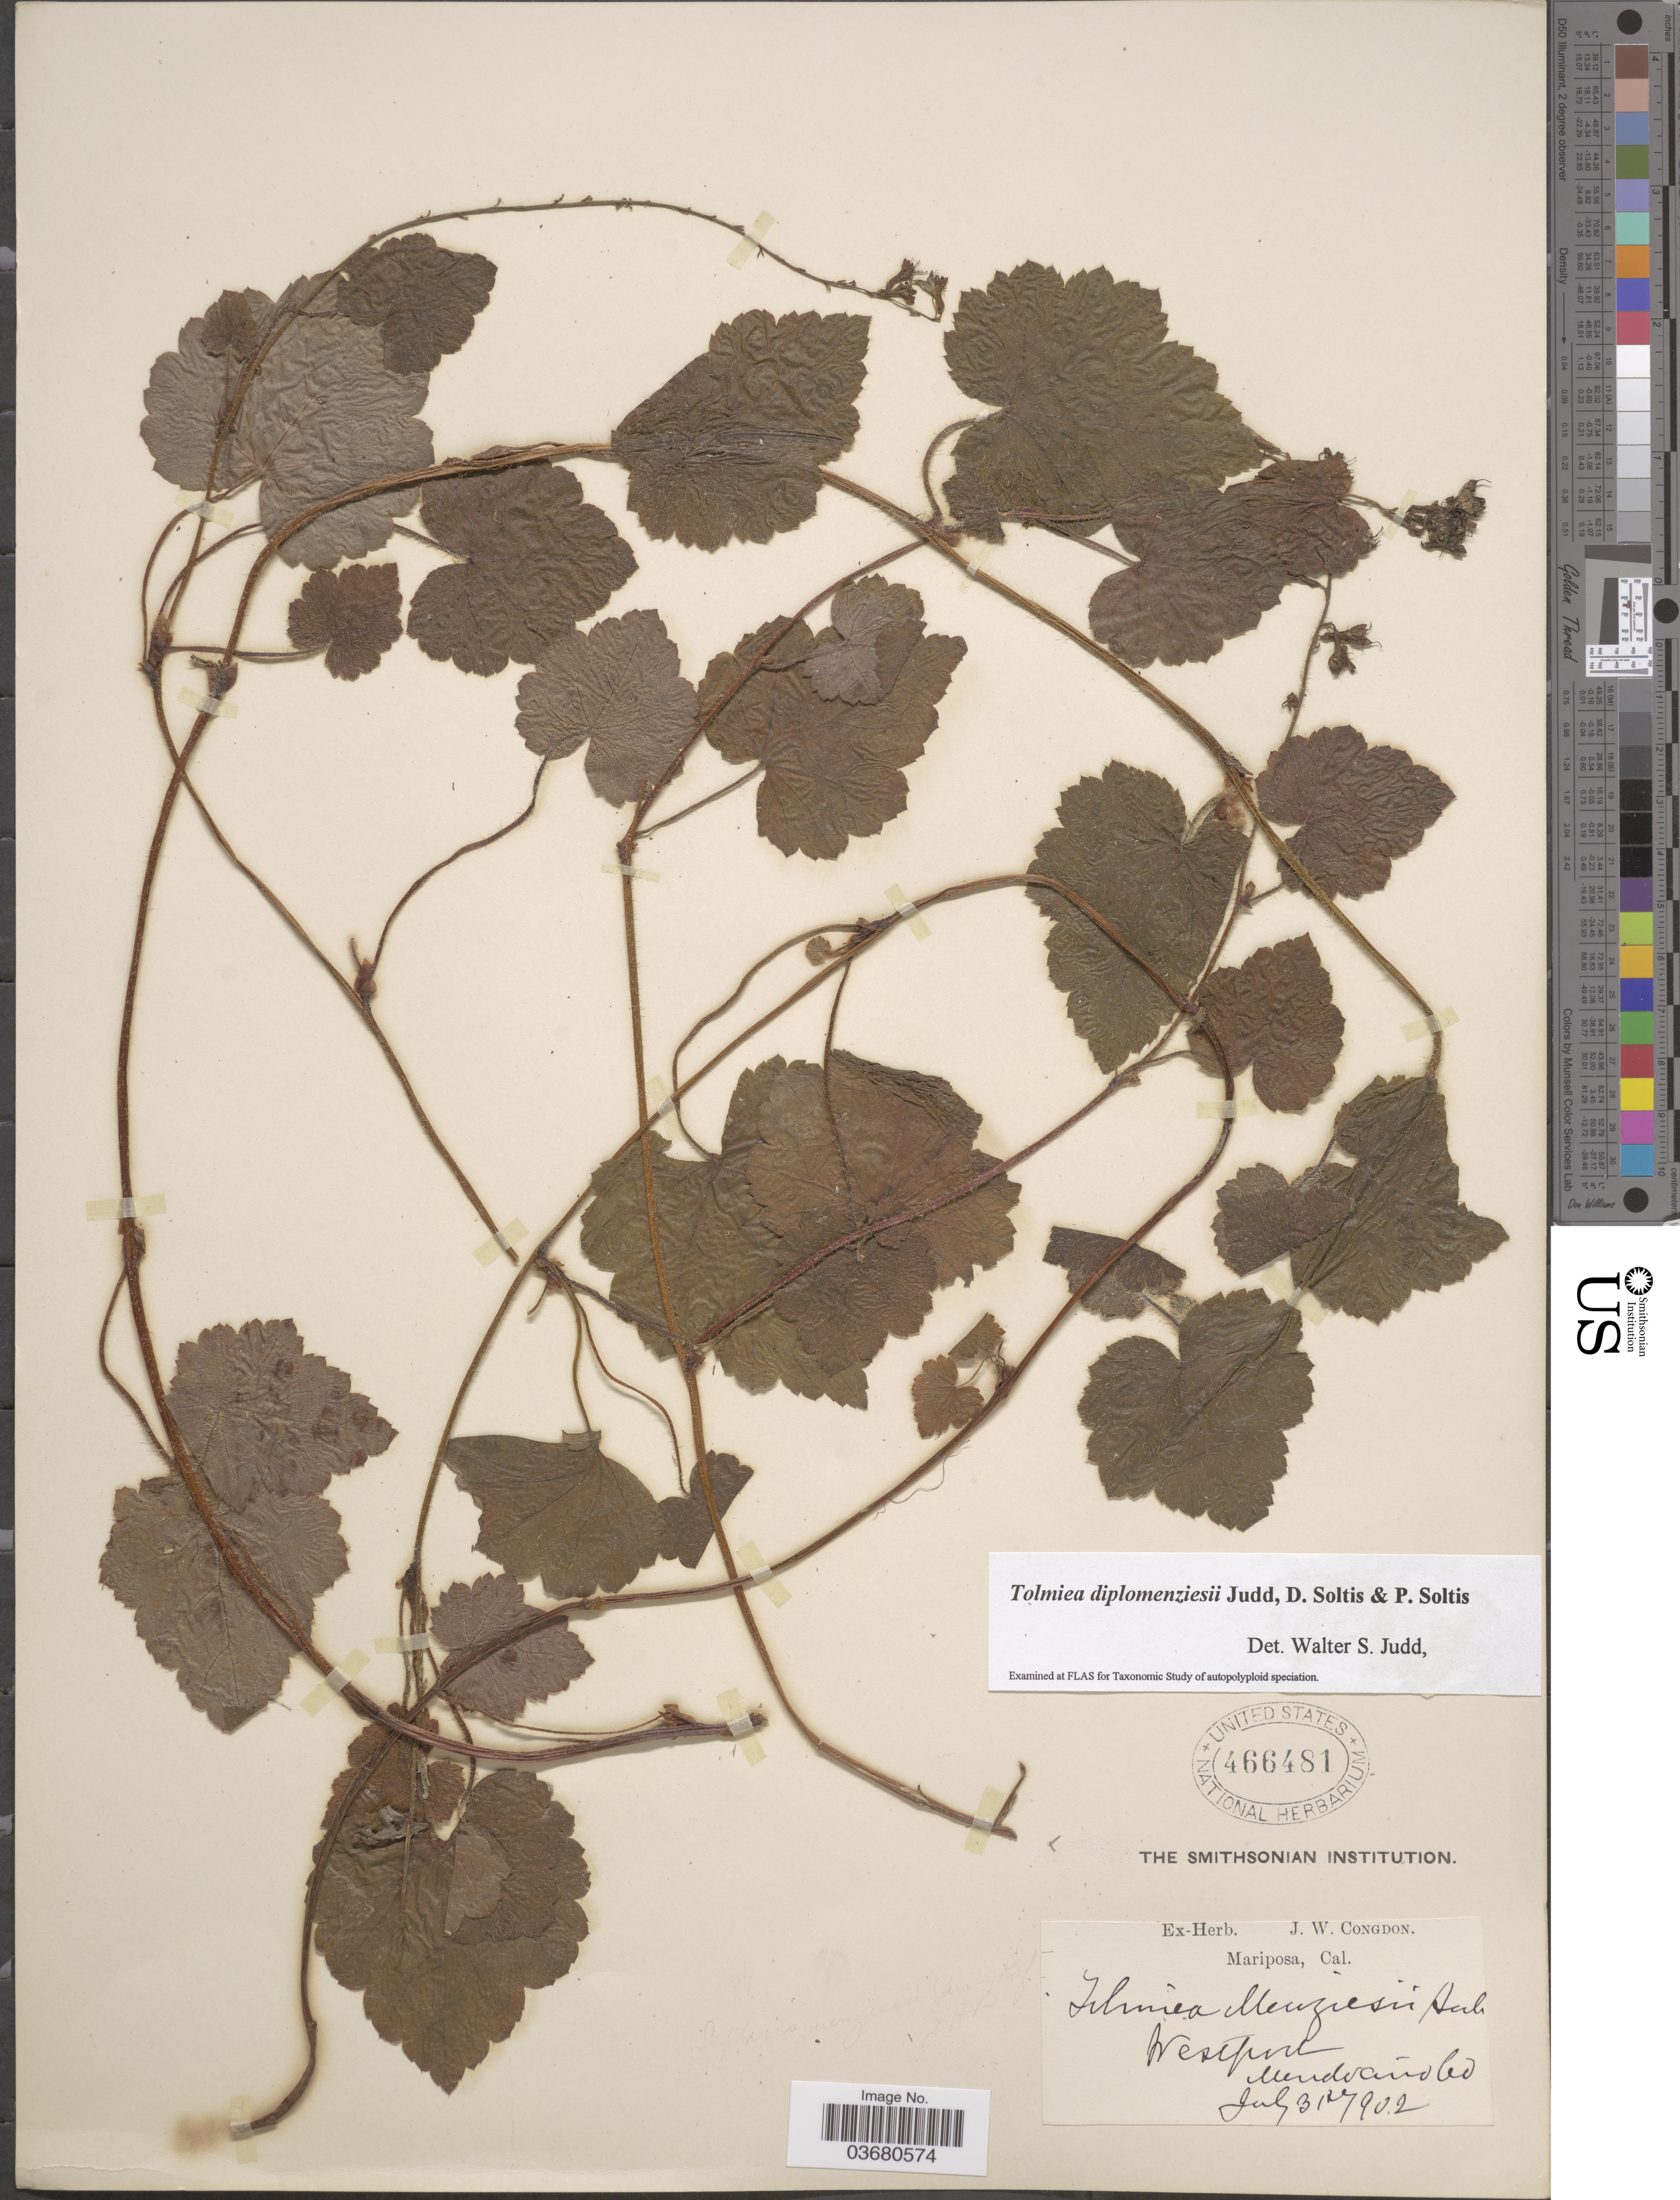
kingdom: Plantae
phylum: Tracheophyta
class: Magnoliopsida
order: Saxifragales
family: Saxifragaceae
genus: Tolmiea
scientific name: Tolmiea diplomenziesii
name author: Judd et al.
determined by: Judd, Walter S.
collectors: ex herb. J. W. Congdon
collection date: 1902-07-31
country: United States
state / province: California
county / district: Mendocino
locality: Westport. Mendocino Co.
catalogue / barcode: US 466481